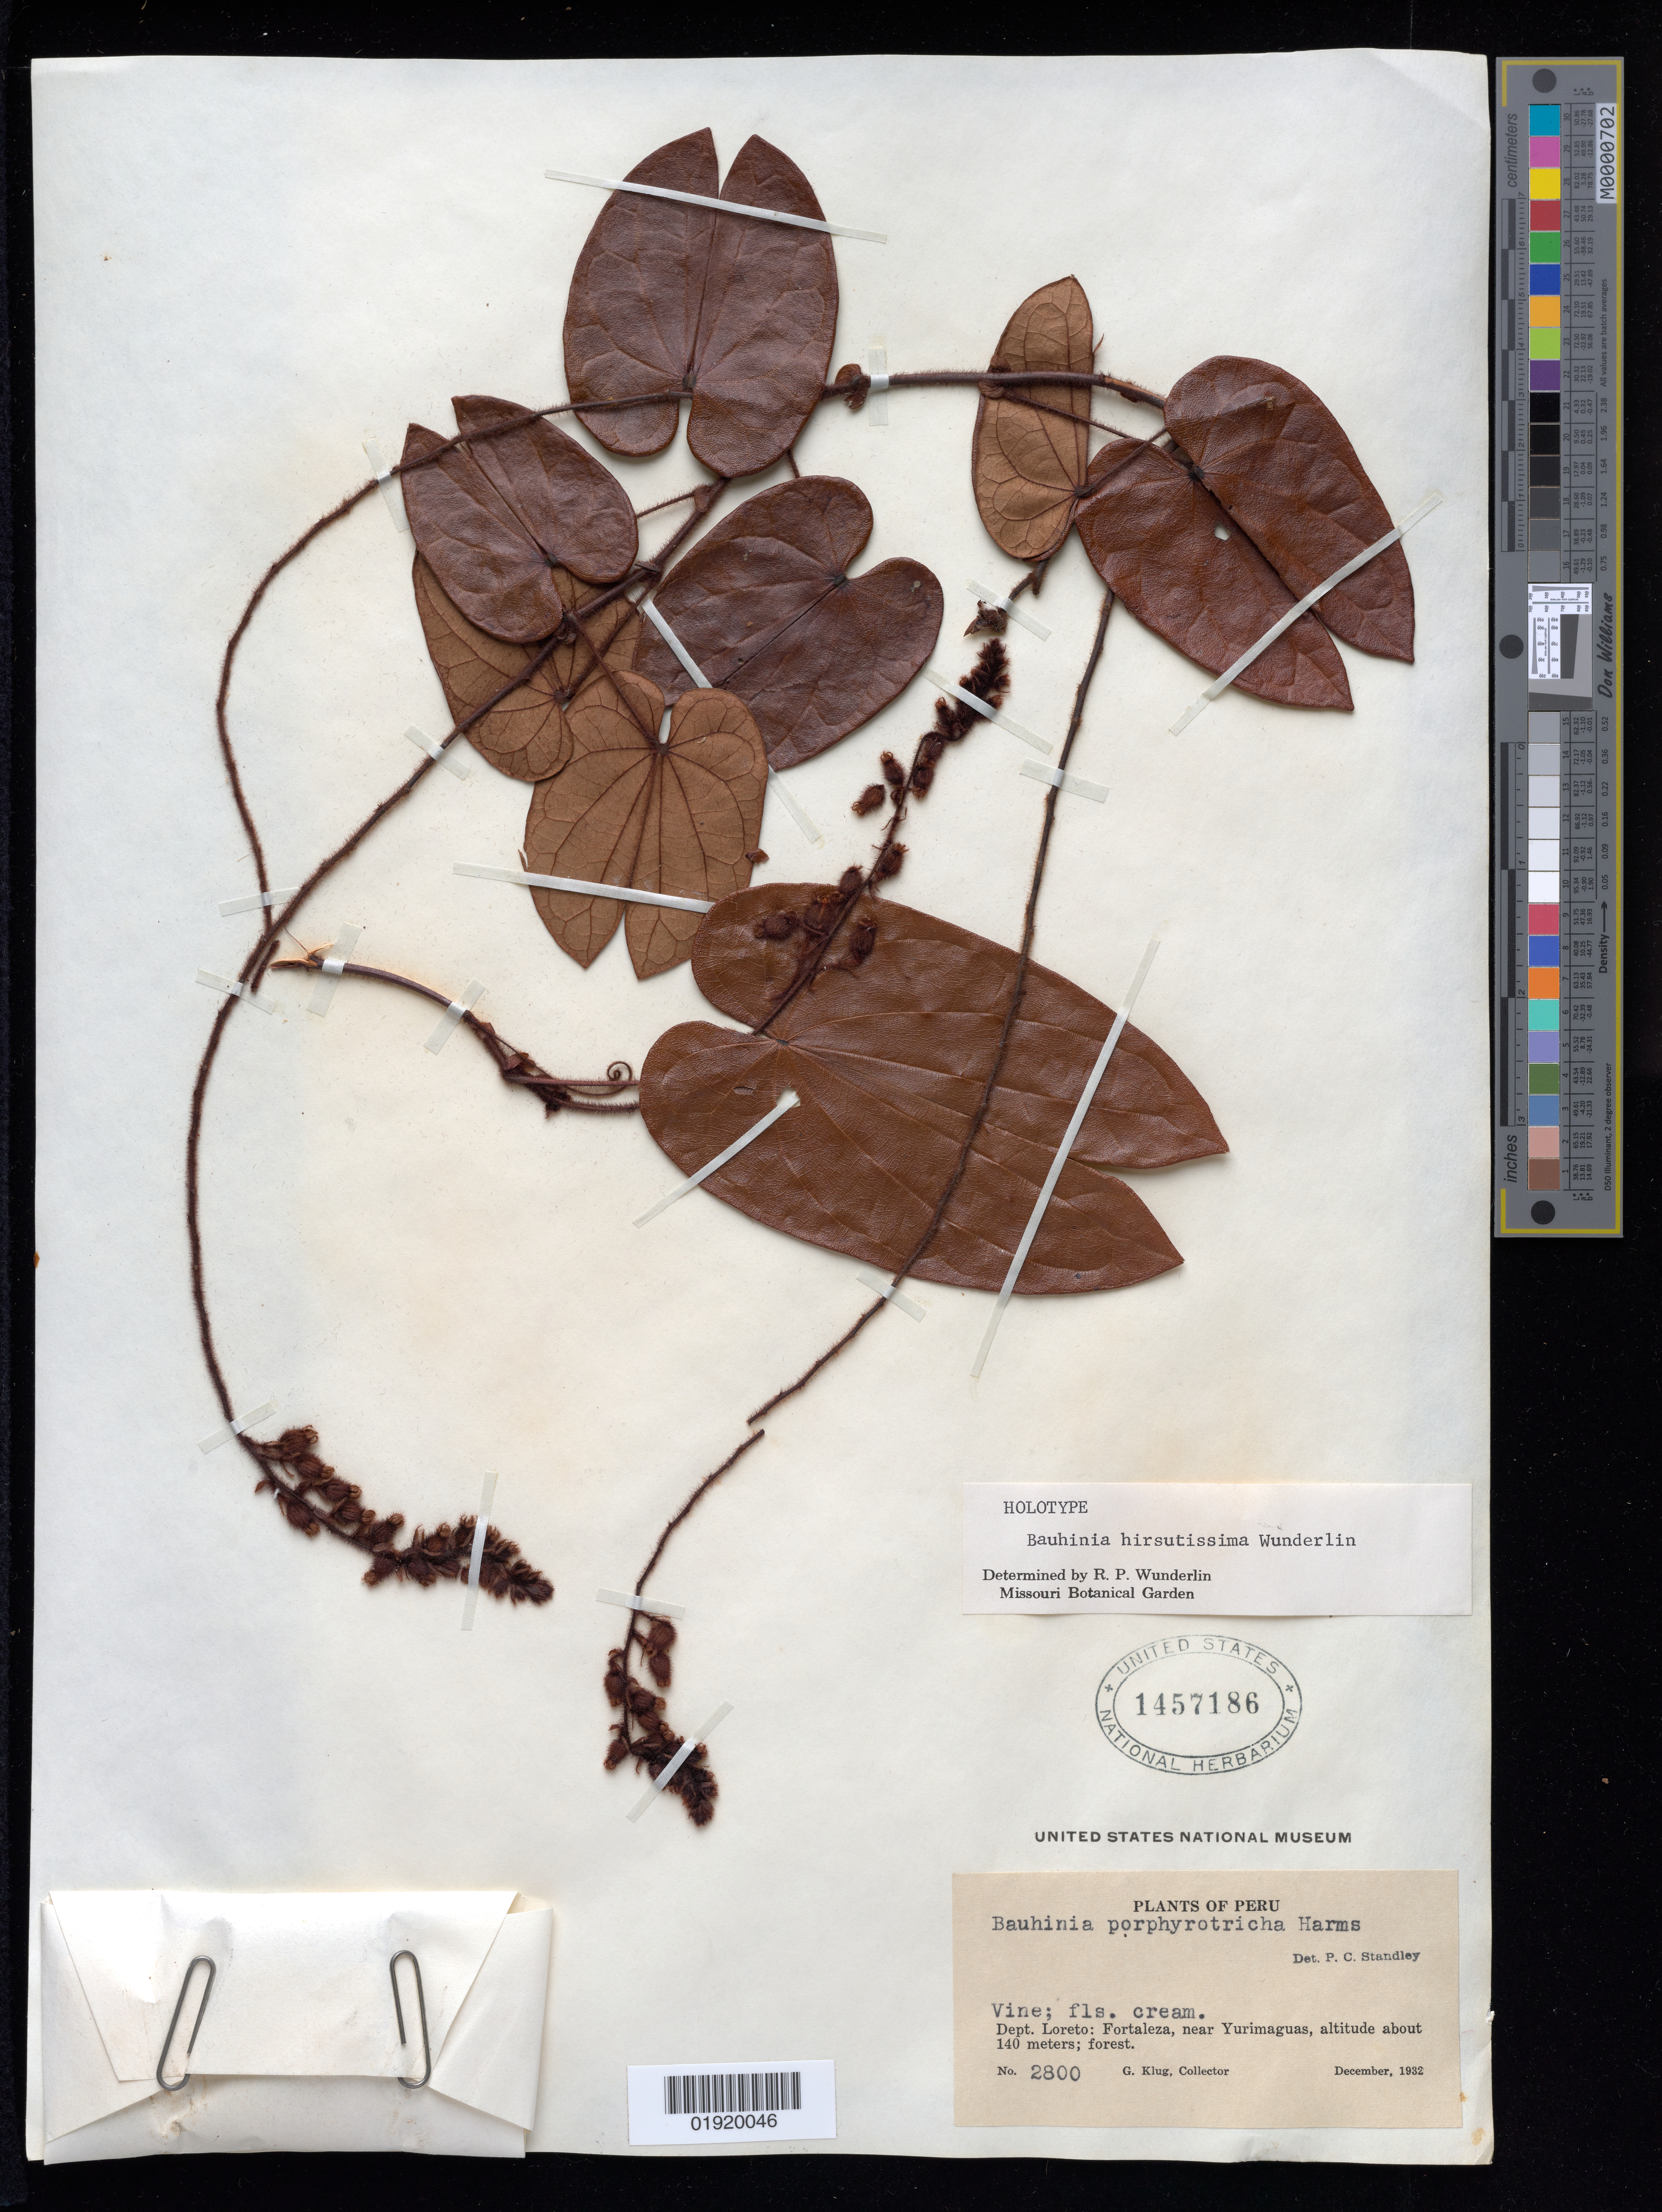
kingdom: Plantae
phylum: Tracheophyta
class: Magnoliopsida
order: Fabales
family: Fabaceae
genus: Bauhinia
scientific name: Bauhinia hirsutissima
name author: Wunderlin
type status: Holotype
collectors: G. Klug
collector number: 2800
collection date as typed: Dec 1932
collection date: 1932-12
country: Peru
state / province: Loreto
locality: Dept. Loreto: Fortaleza, near Yurimaguas.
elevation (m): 140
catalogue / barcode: US 1457186